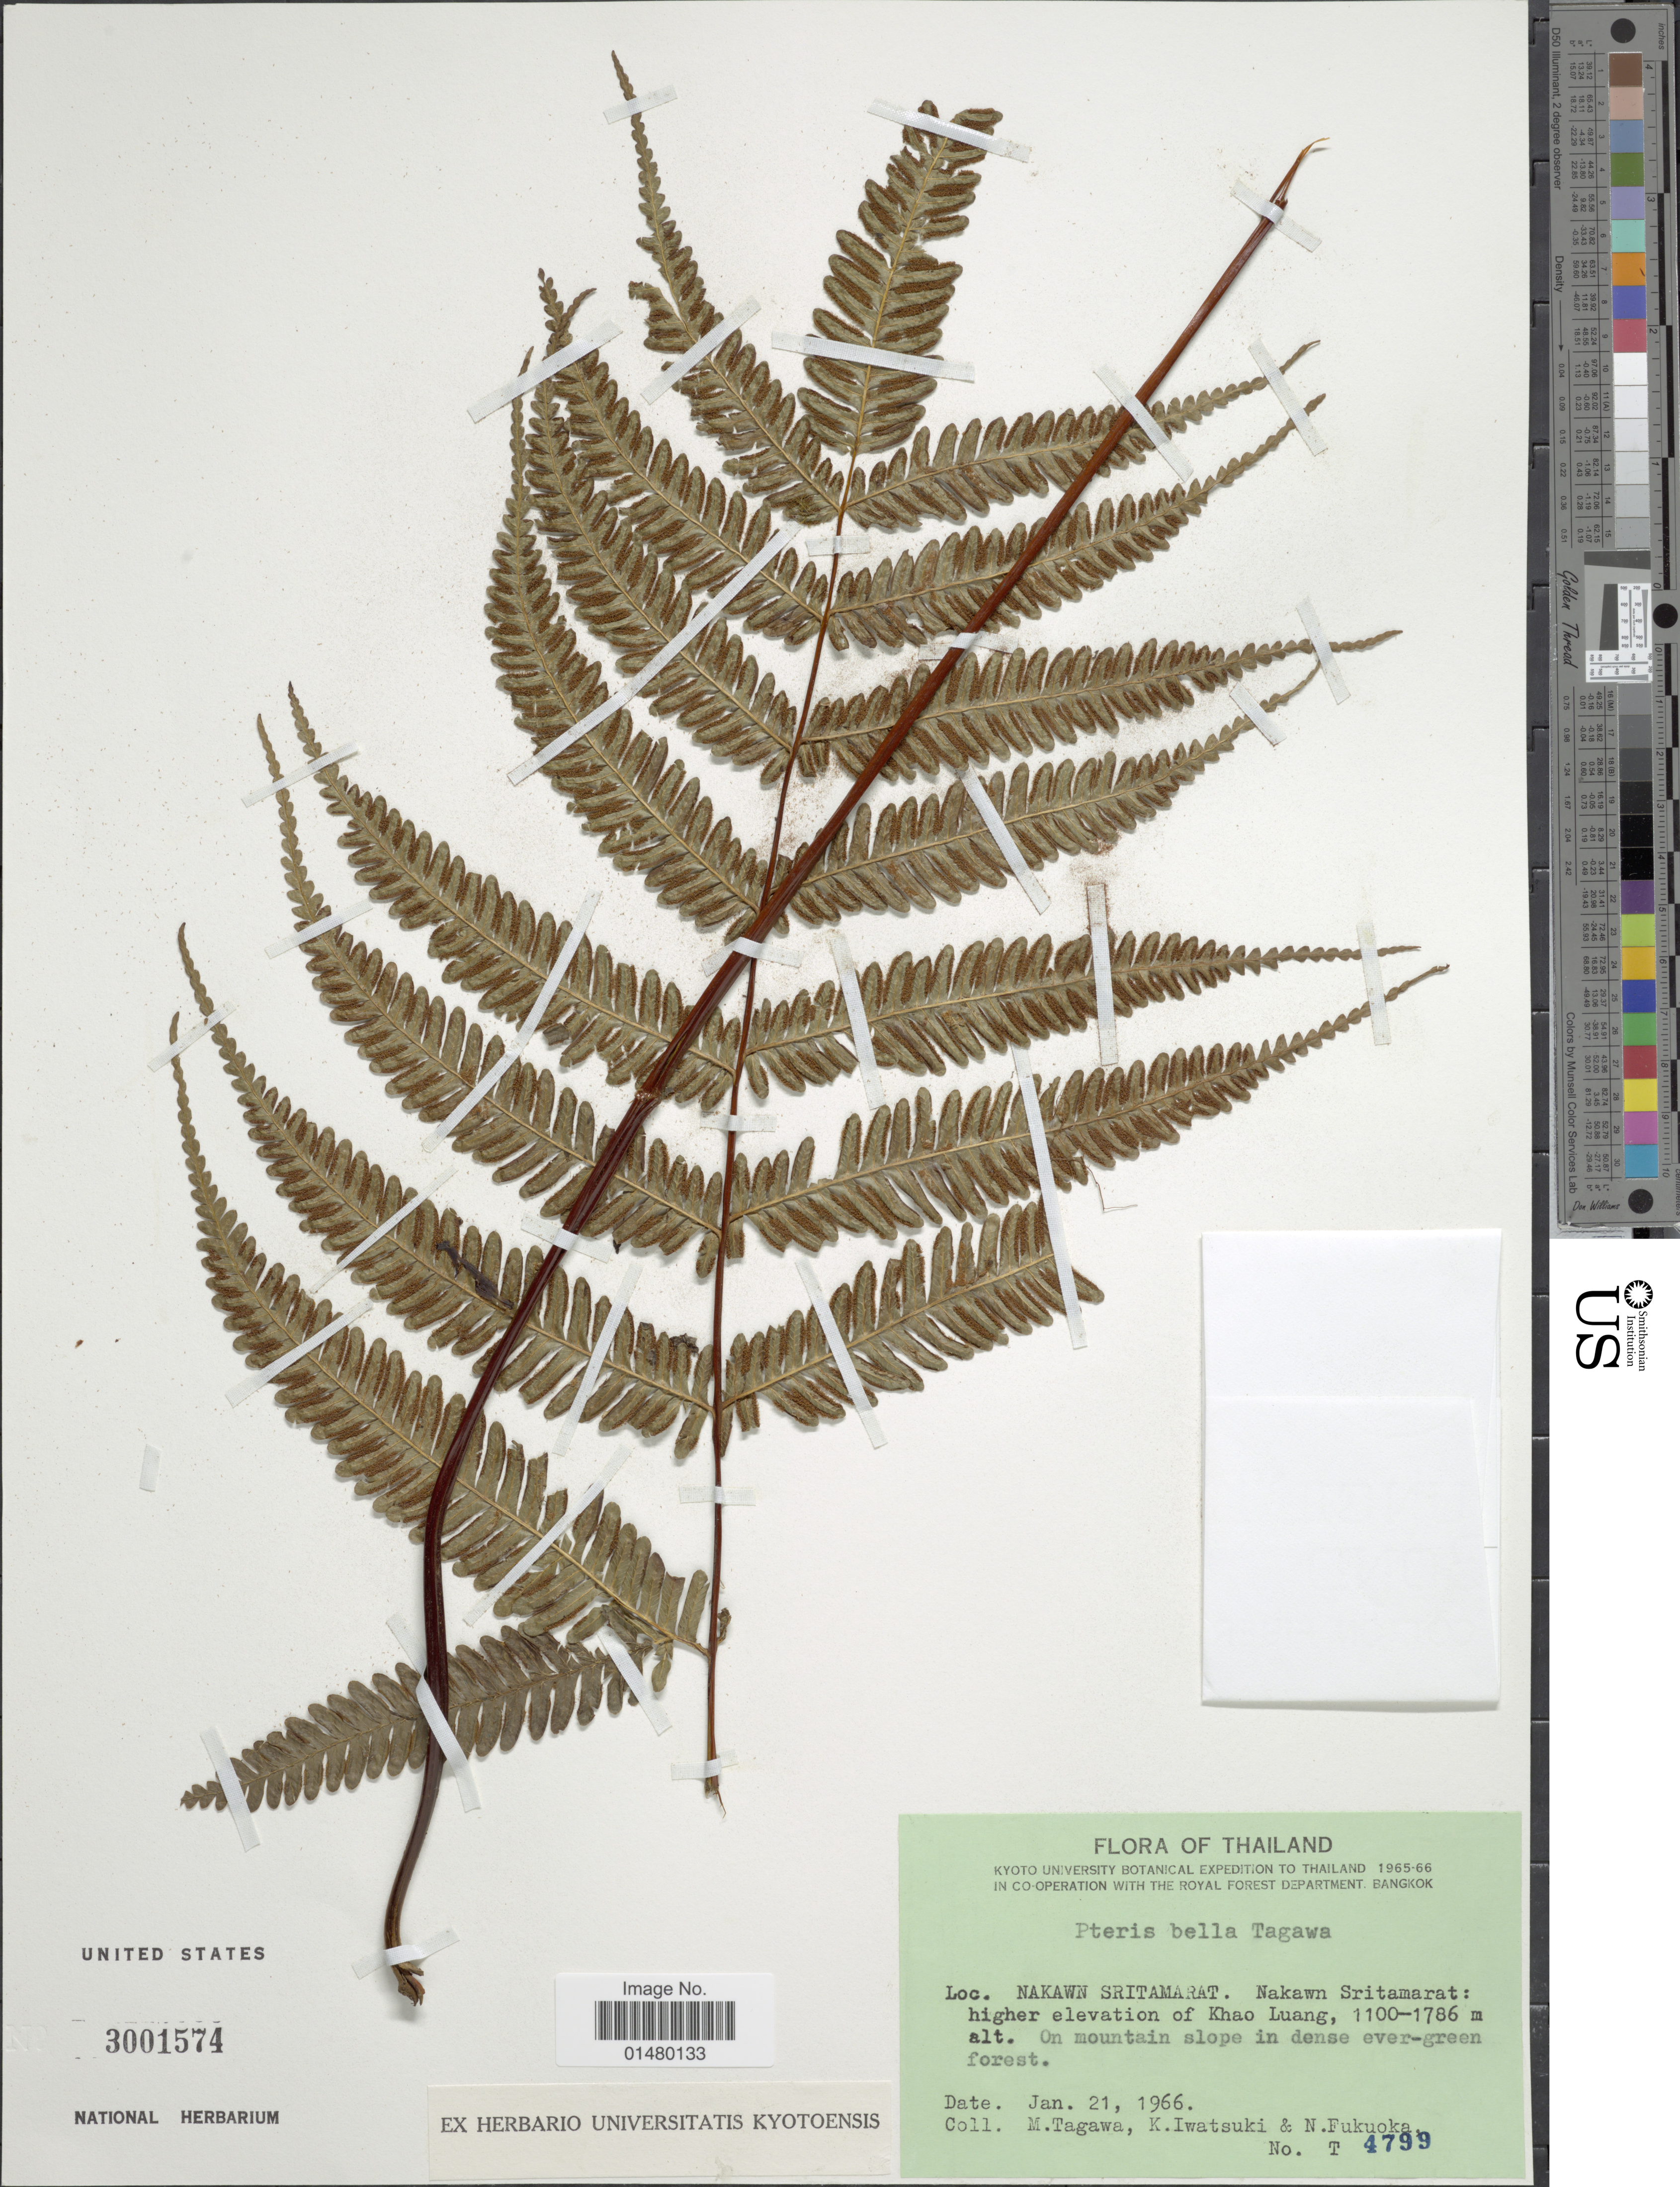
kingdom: Plantae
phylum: Tracheophyta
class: Polypodiopsida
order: Polypodiales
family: Pteridaceae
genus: Pteris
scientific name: Pteris bella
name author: Tagawa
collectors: M. Tagawa, K. Iwatsuki & N. Fukuoka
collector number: T 4799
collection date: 1966-01-21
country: Thailand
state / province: Nakhon Si Thammarat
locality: Nakwan Sritamarat: higher elevation of Khao Luang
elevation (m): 1100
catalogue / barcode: US 3001574